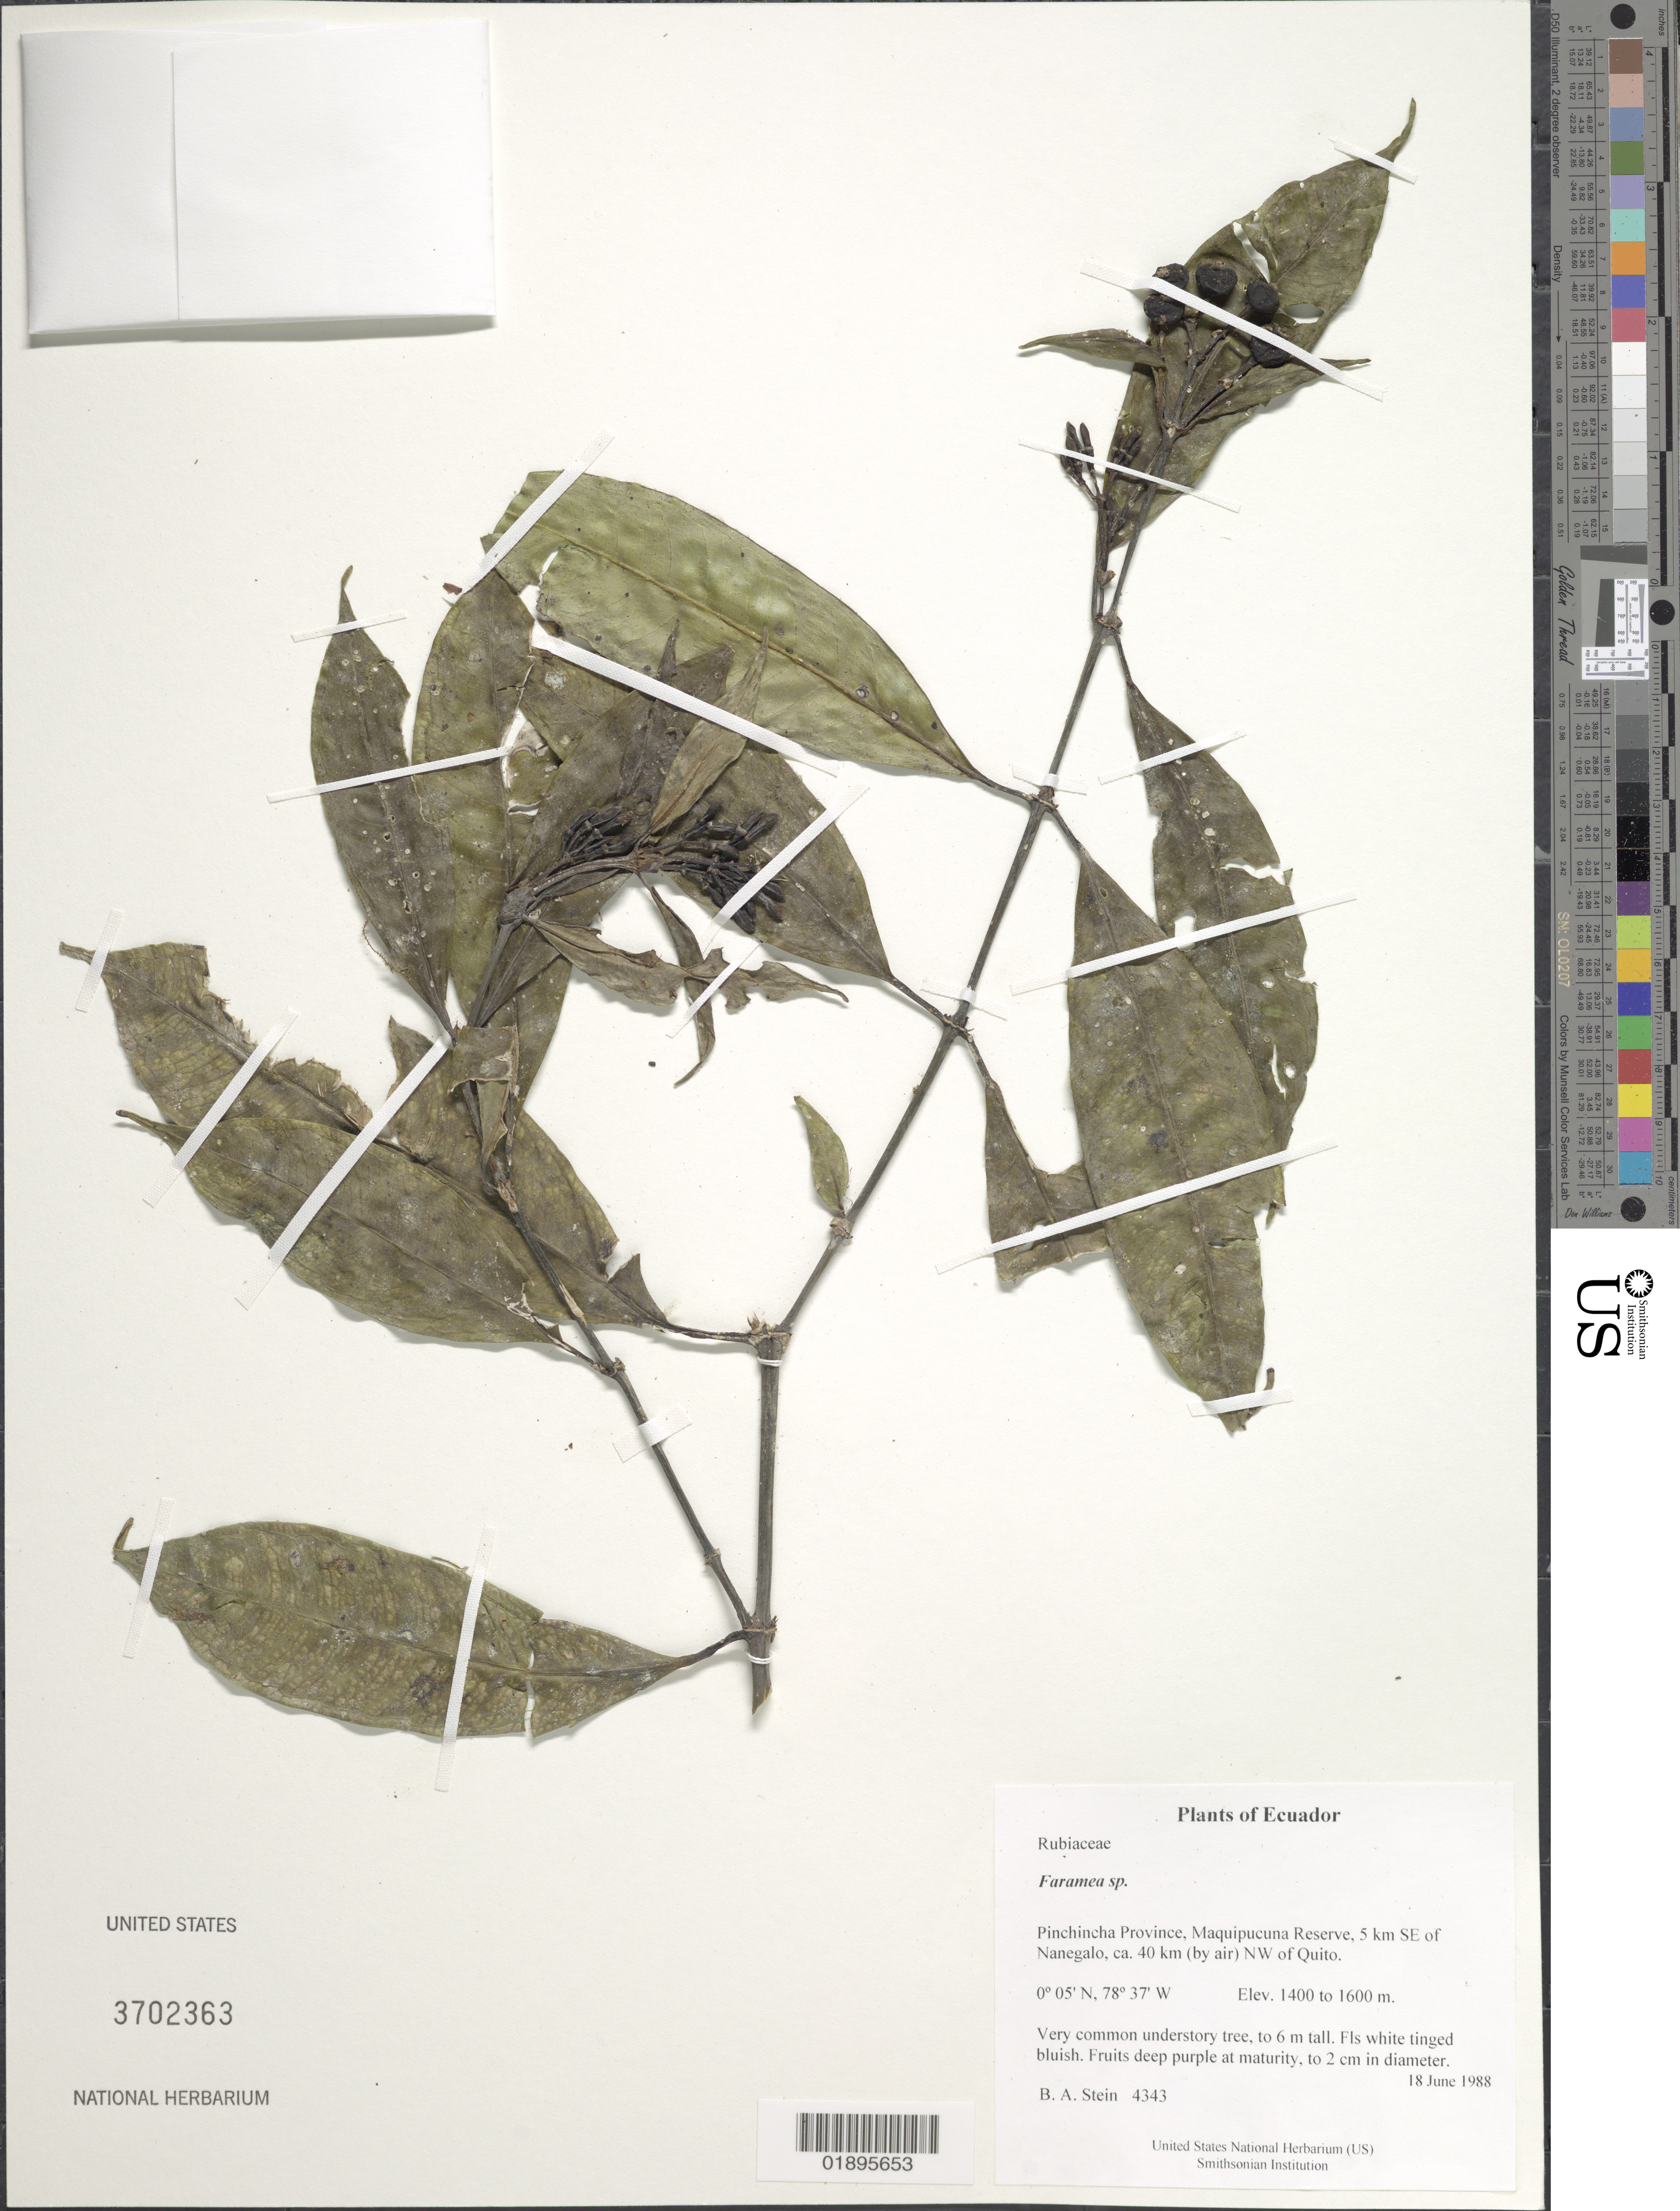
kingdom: Plantae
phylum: Tracheophyta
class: Magnoliopsida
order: Gentianales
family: Rubiaceae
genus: Faramea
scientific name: Faramea sp.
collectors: B. A. Stein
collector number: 4343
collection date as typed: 18 June 1988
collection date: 1988-06-18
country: Ecuador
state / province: Pichincha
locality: Maquipucuna Reserve, 5 km SE of Nanegalo, ca. 40 km (by air) NW of Quito.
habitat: Understory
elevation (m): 1400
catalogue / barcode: US 3702363